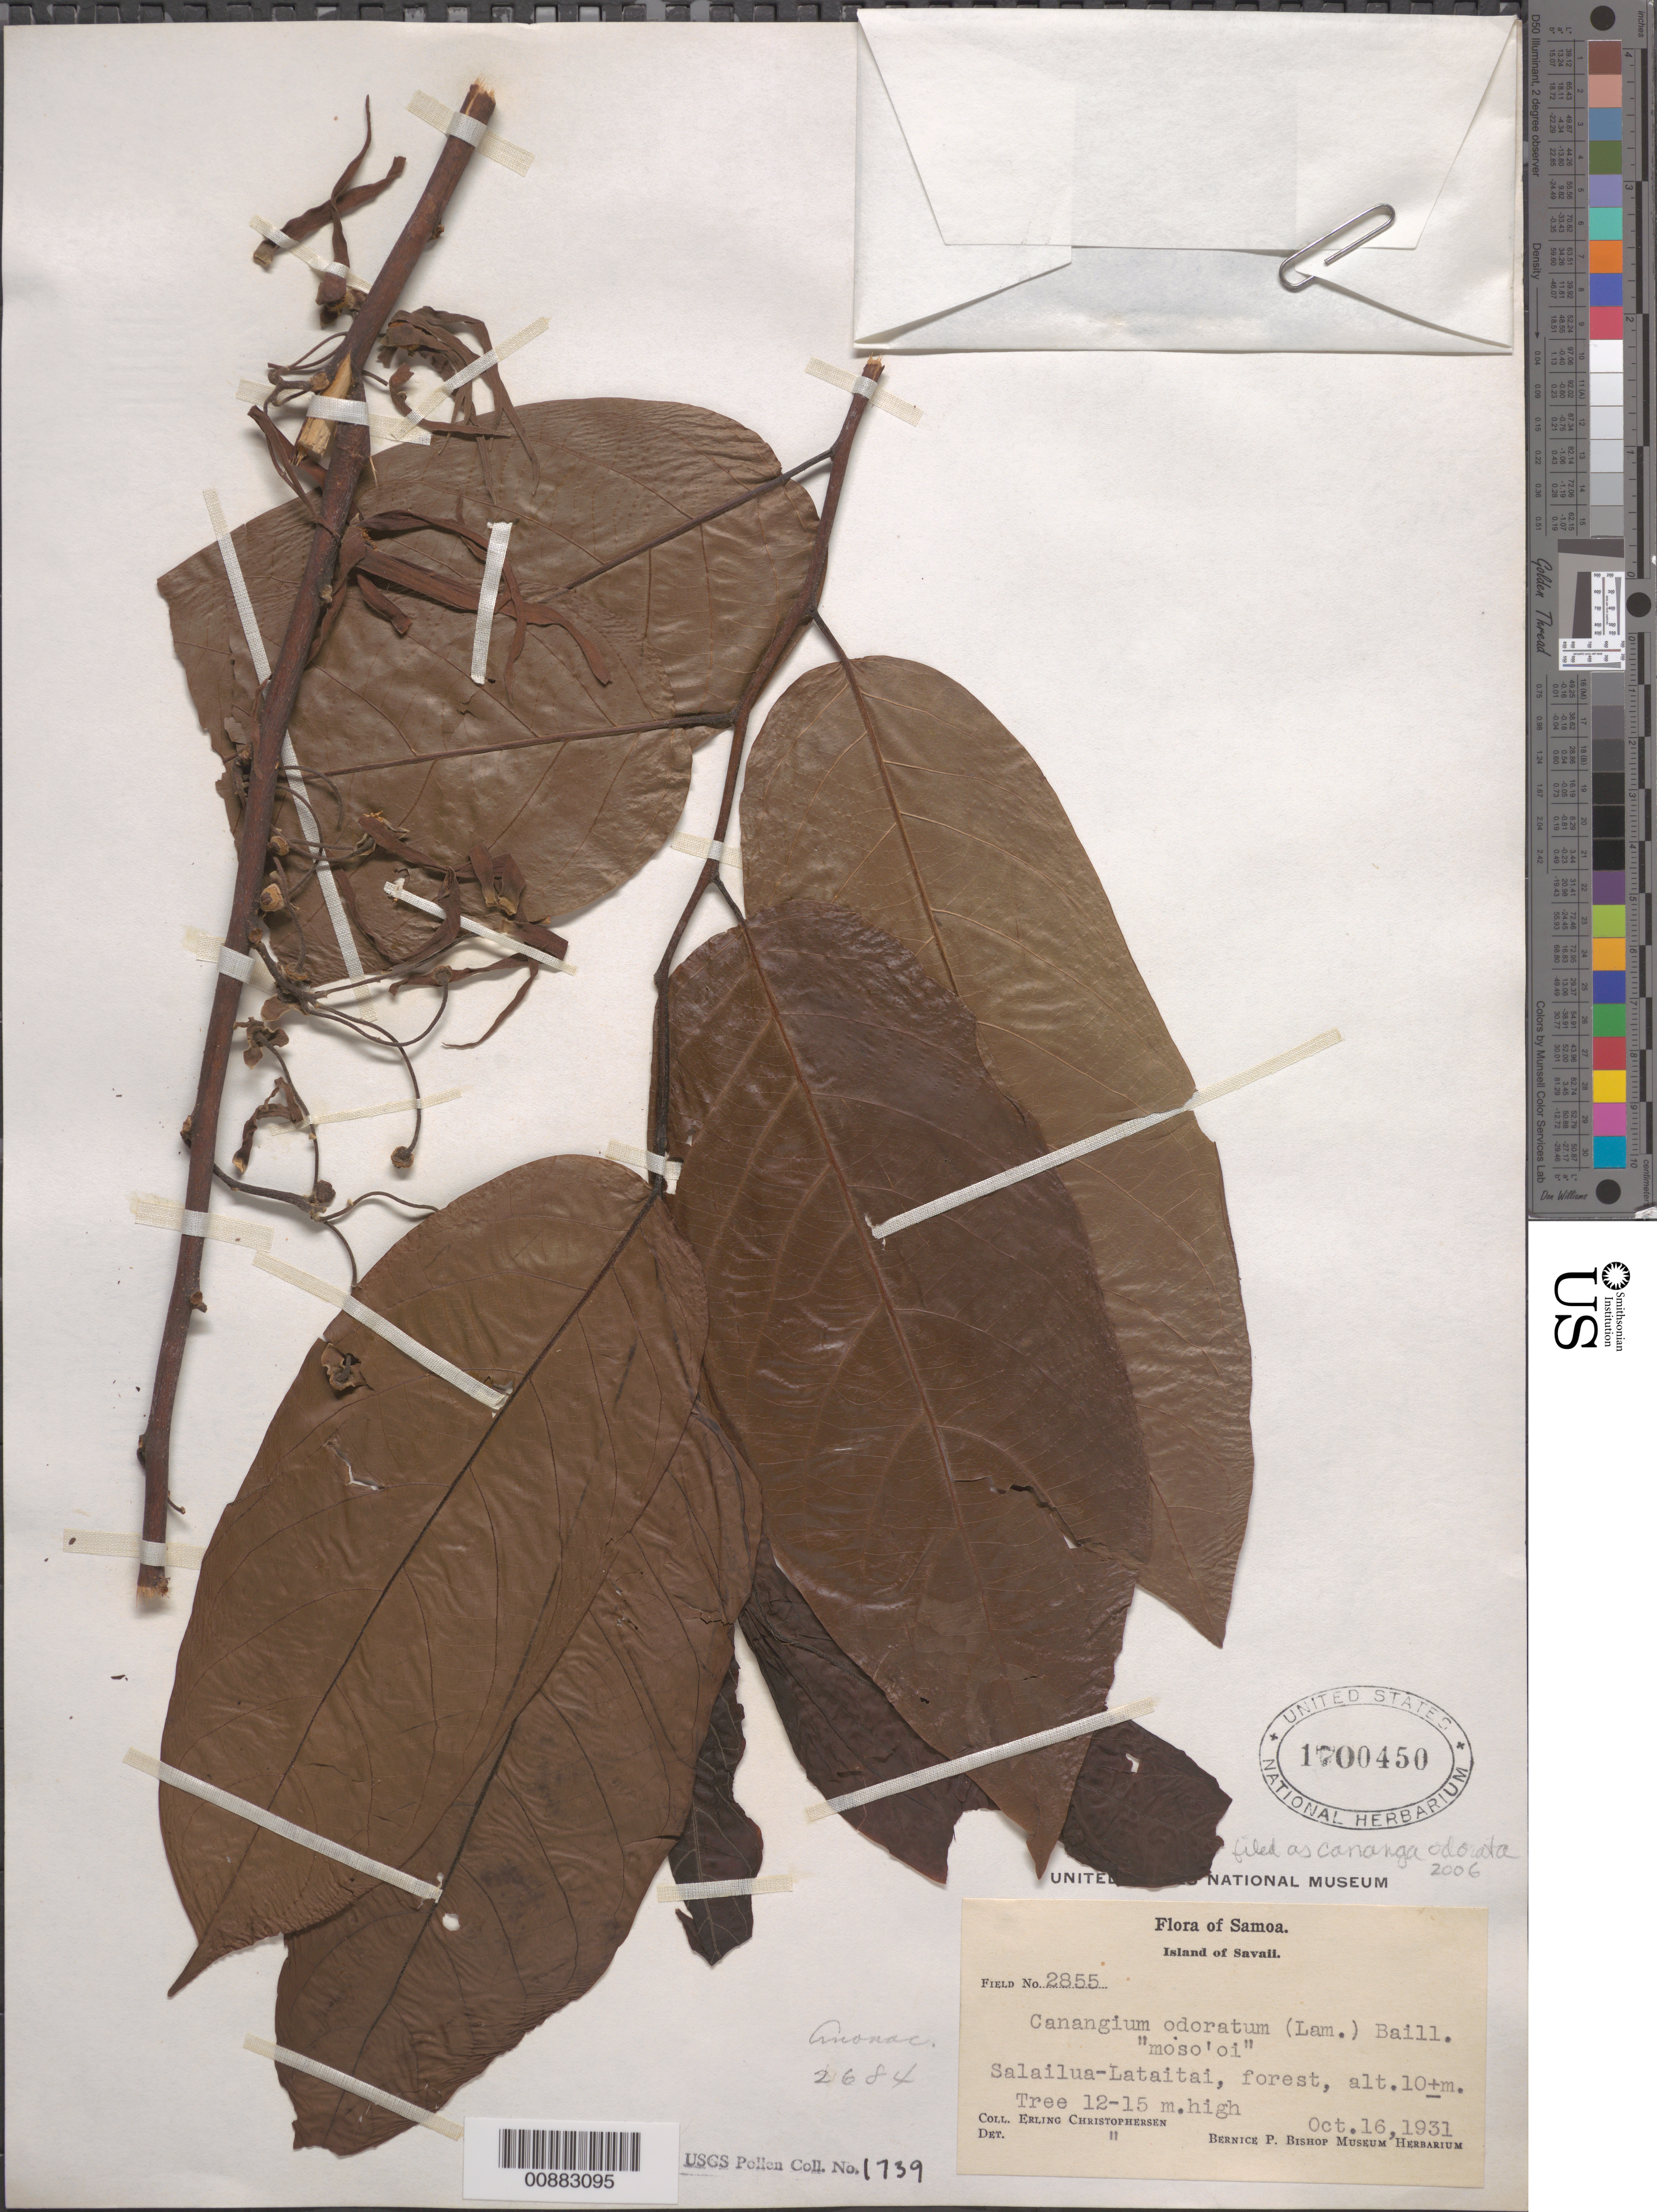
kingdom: Plantae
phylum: Tracheophyta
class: Magnoliopsida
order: Magnoliales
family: Annonaceae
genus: Cananga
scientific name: Cananga odorata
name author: (Lam.) Hook. f. & Thomson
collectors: E. Christophersen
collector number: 2855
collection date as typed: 16 Oct 1931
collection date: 1931-10-16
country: Samoa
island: Savai'i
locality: Salailua-Lataitai, Western Samoa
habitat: forest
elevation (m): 3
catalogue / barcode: US 1700450